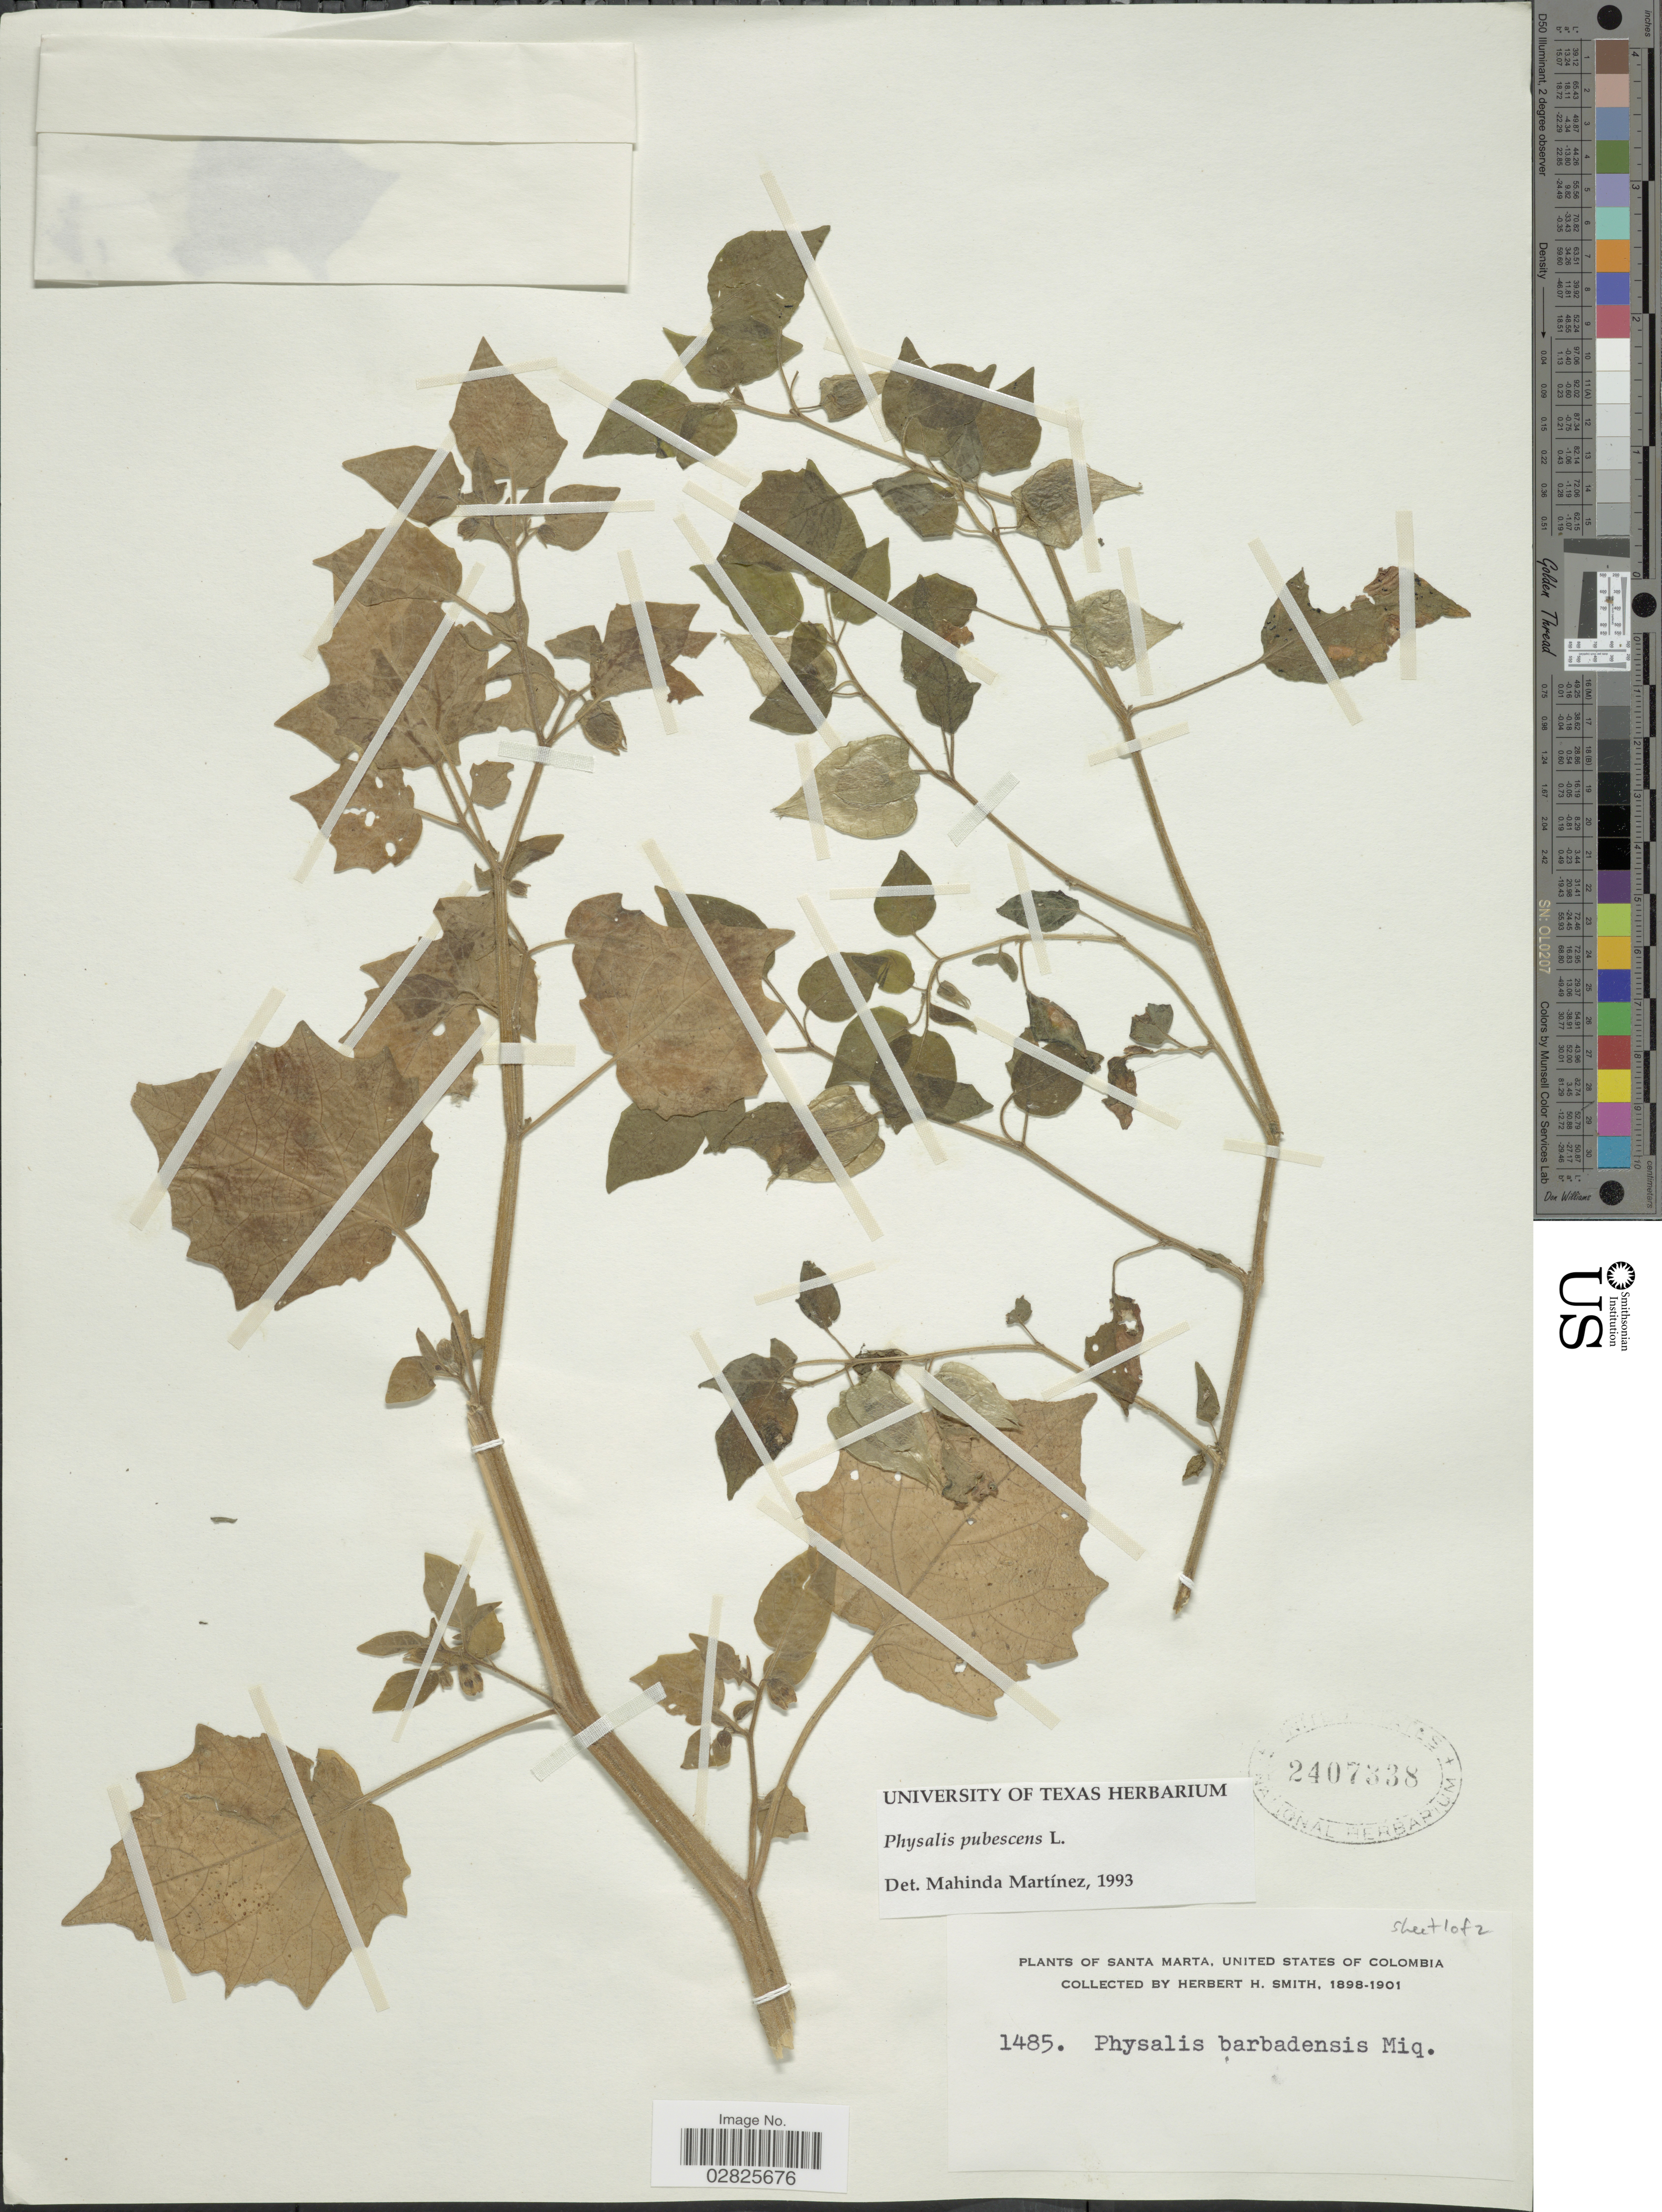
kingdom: Plantae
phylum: Tracheophyta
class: Magnoliopsida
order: Solanales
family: Solanaceae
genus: Physalis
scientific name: Physalis pubescens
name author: L.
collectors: Herbert H. Smith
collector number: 1485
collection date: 1898/1901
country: Colombia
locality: Santa Marta, United States of Colombia.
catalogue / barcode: US 2407338